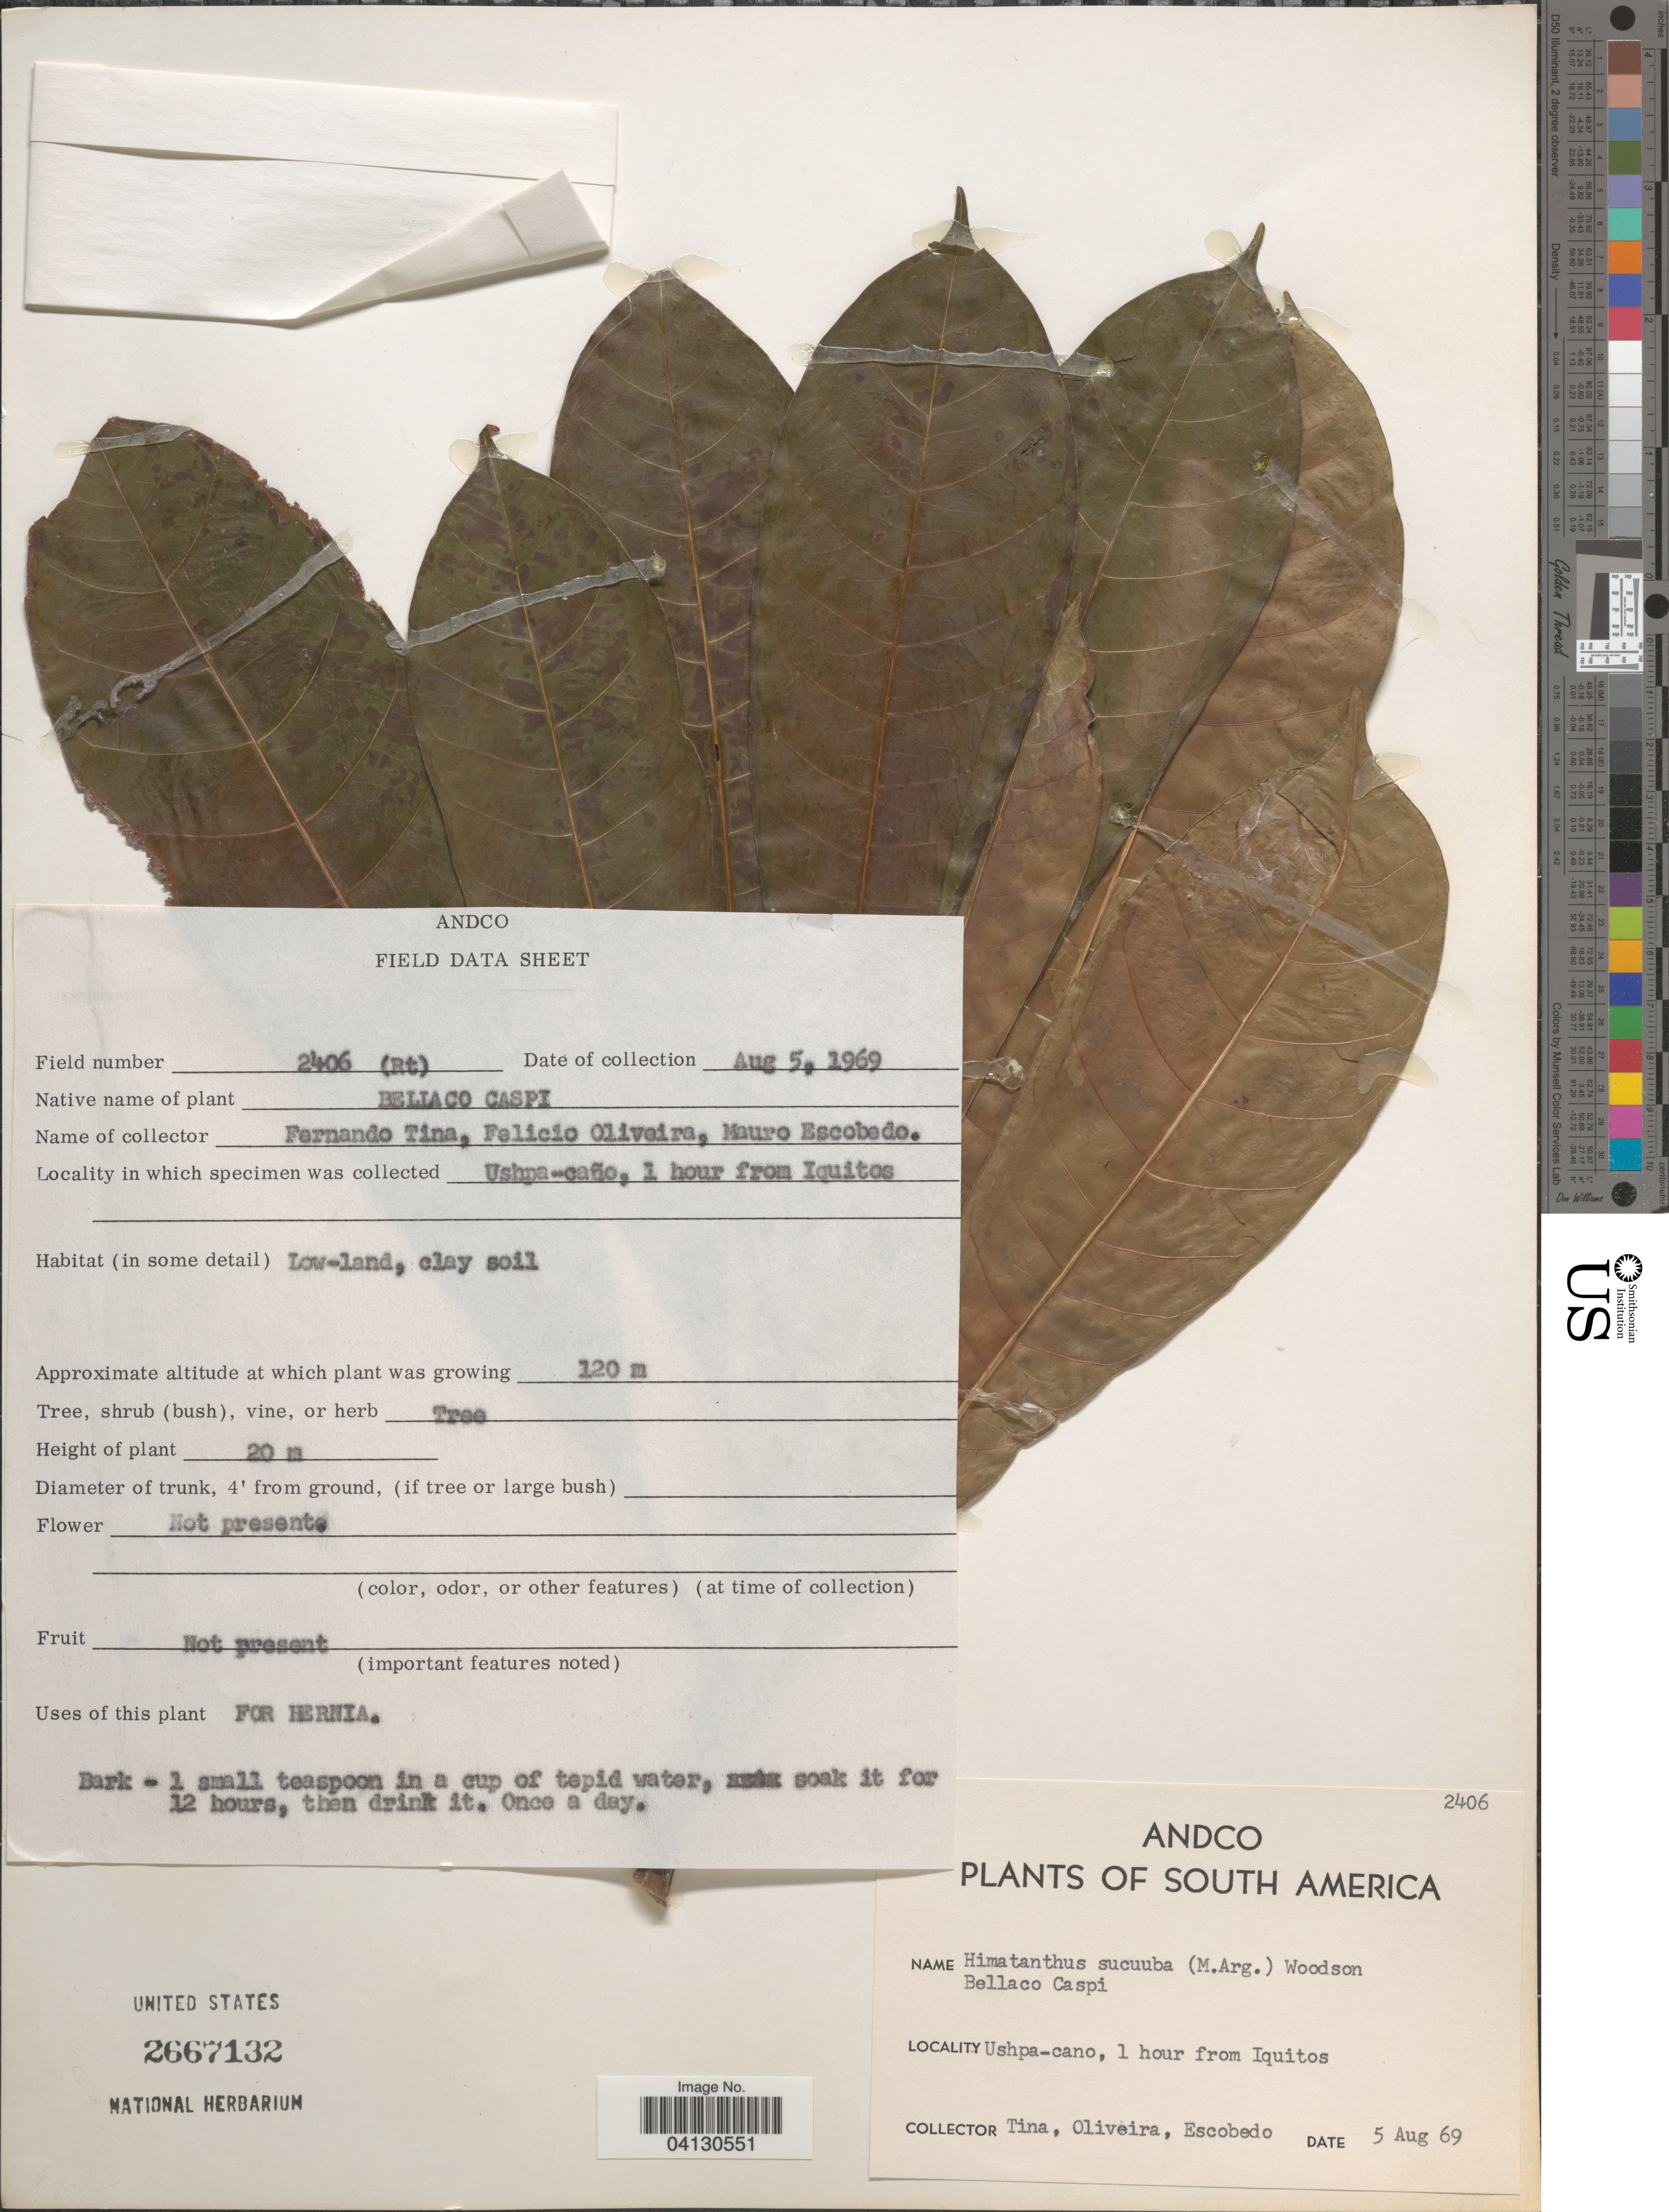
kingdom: Plantae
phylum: Tracheophyta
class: Magnoliopsida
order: Gentianales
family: Apocynaceae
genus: Himatanthus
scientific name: Himatanthus sucuuba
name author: (Spruce) Woodson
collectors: F. Tina, F. Oliveira & M. Escobedo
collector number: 2406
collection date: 1969-08-05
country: Peru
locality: South America. Ushpa-caño, 1 hour from Iquitos.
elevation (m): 120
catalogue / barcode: US 2667132